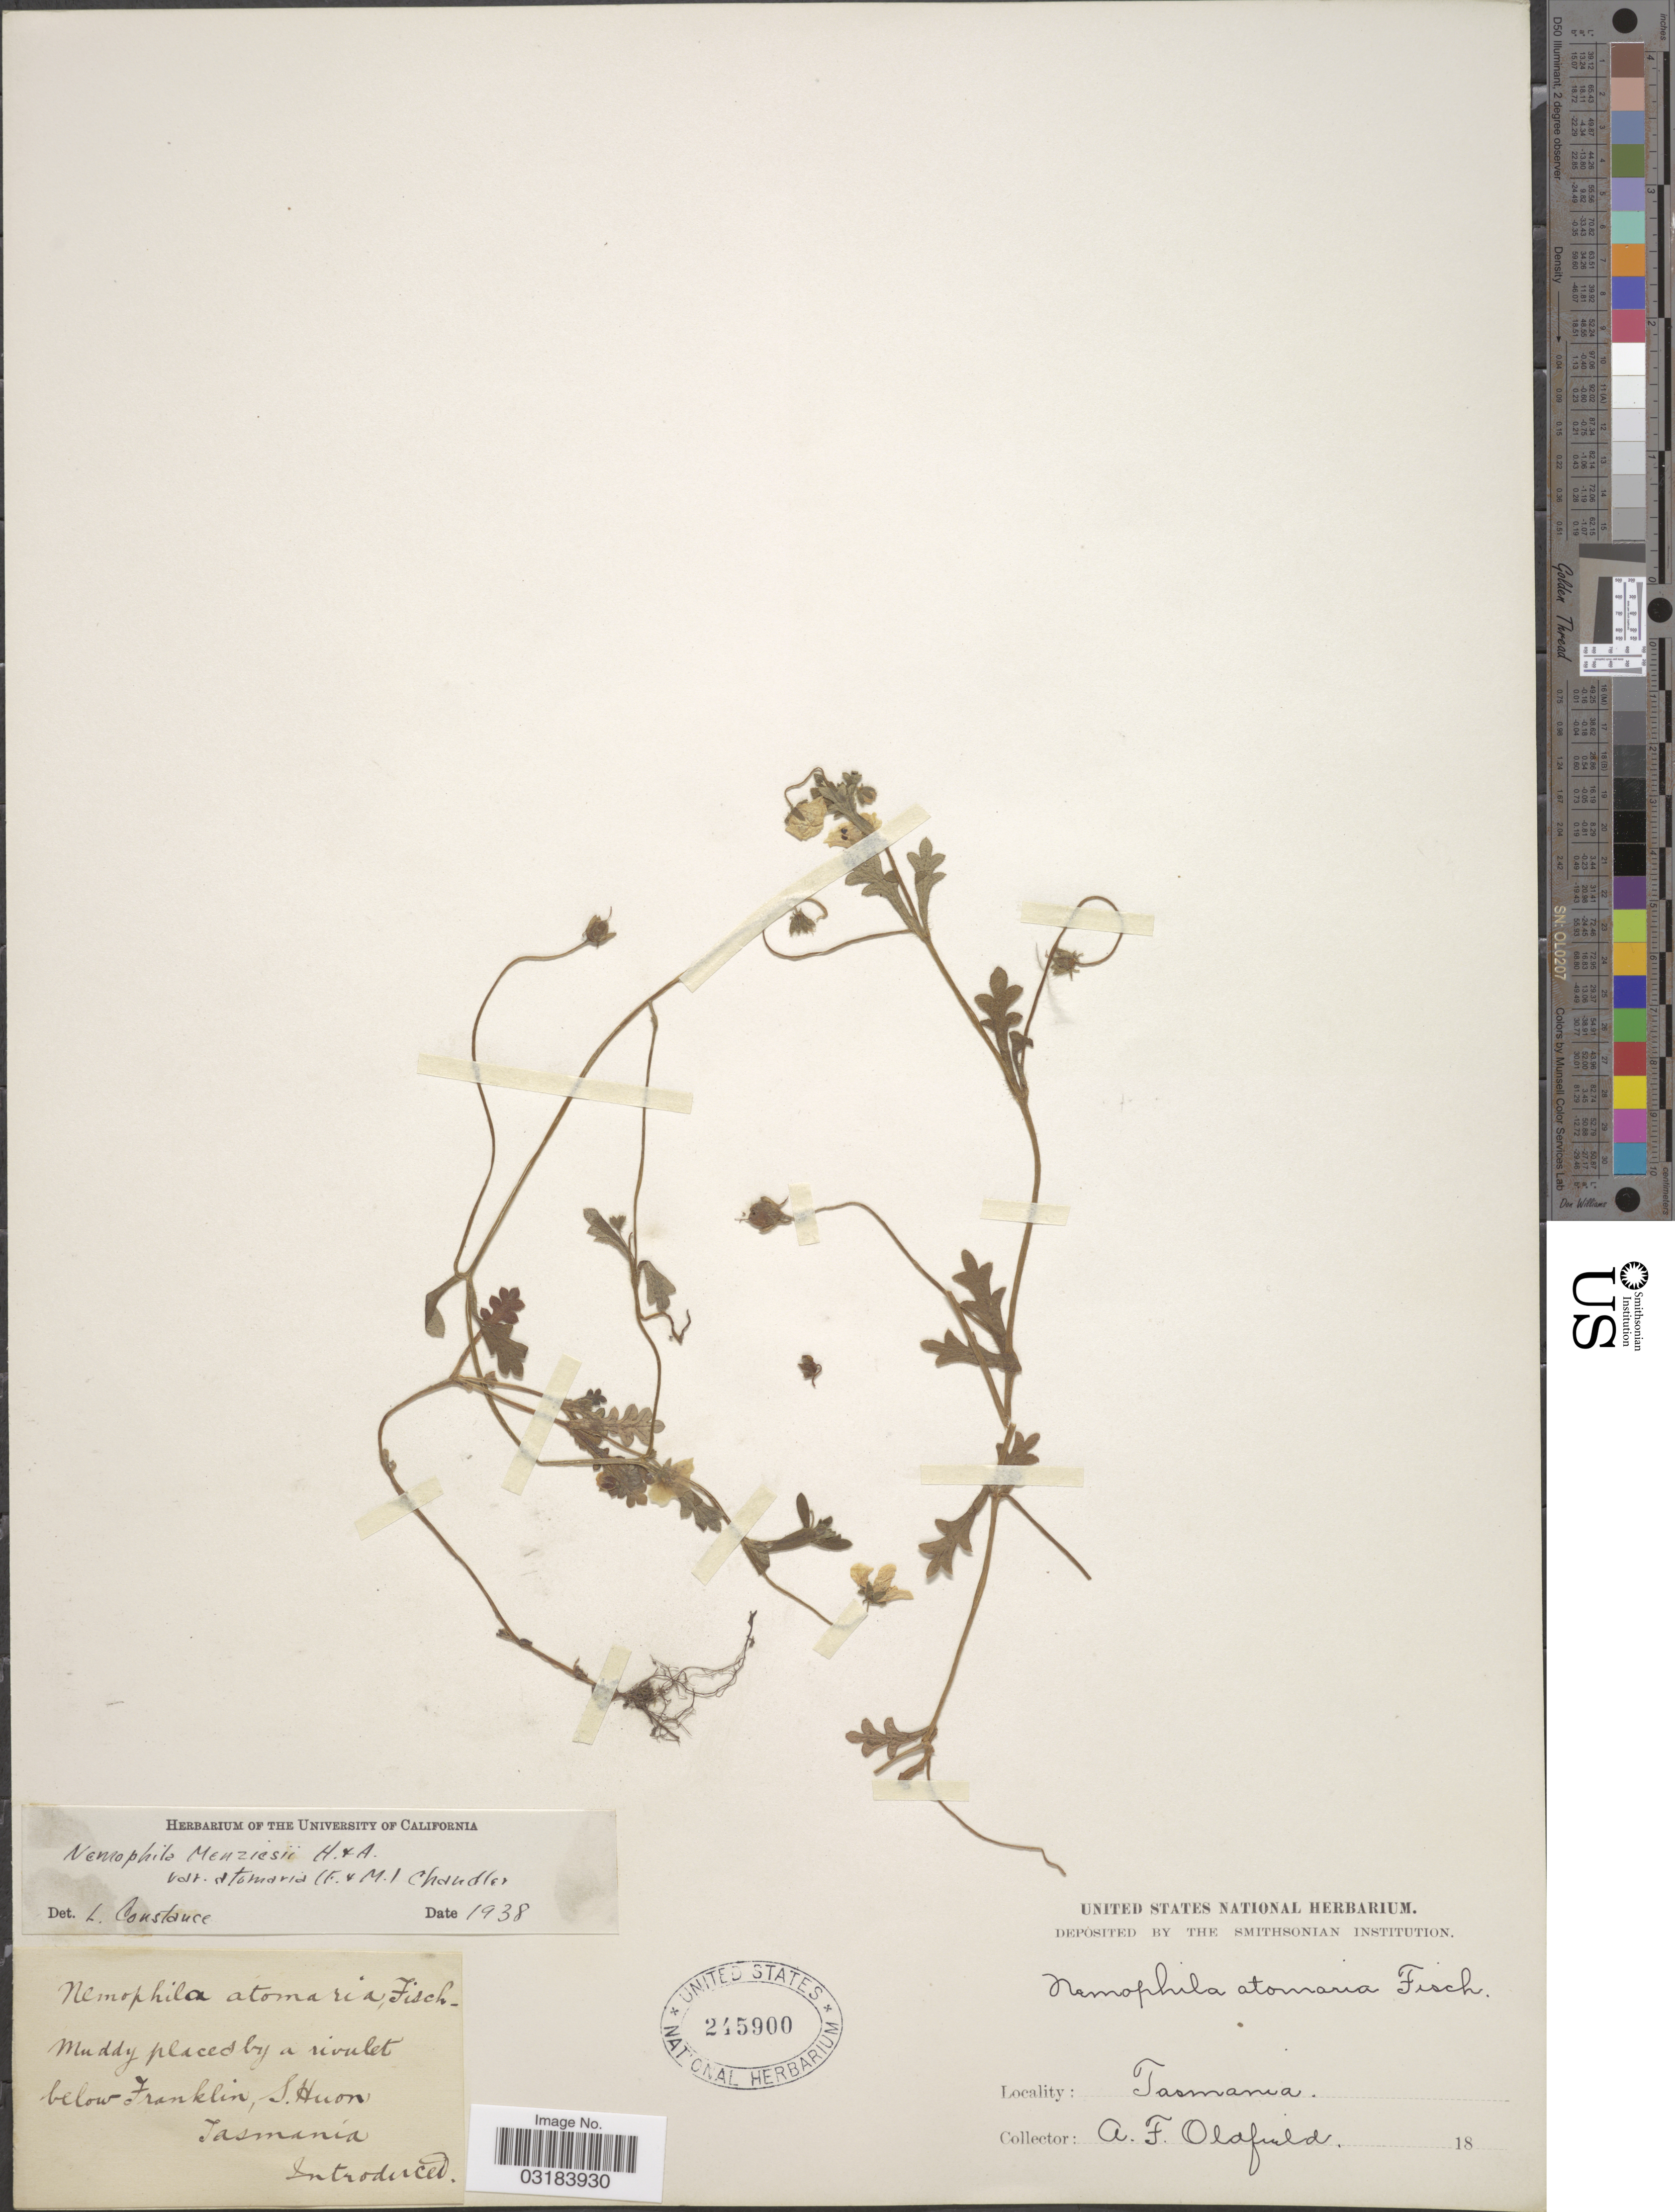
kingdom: Plantae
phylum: Tracheophyta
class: Magnoliopsida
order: Boraginales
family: Hydrophyllaceae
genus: Nemophila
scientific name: Nemophila menziesii var. atomaria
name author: (Fisch. & C.A. Mey.) H.P. Chandler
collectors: A. Oldfield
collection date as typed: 18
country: Australia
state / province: Tasmania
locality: Muddy places by a Rivulet below Franklin, S. Huon.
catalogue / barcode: US 245900